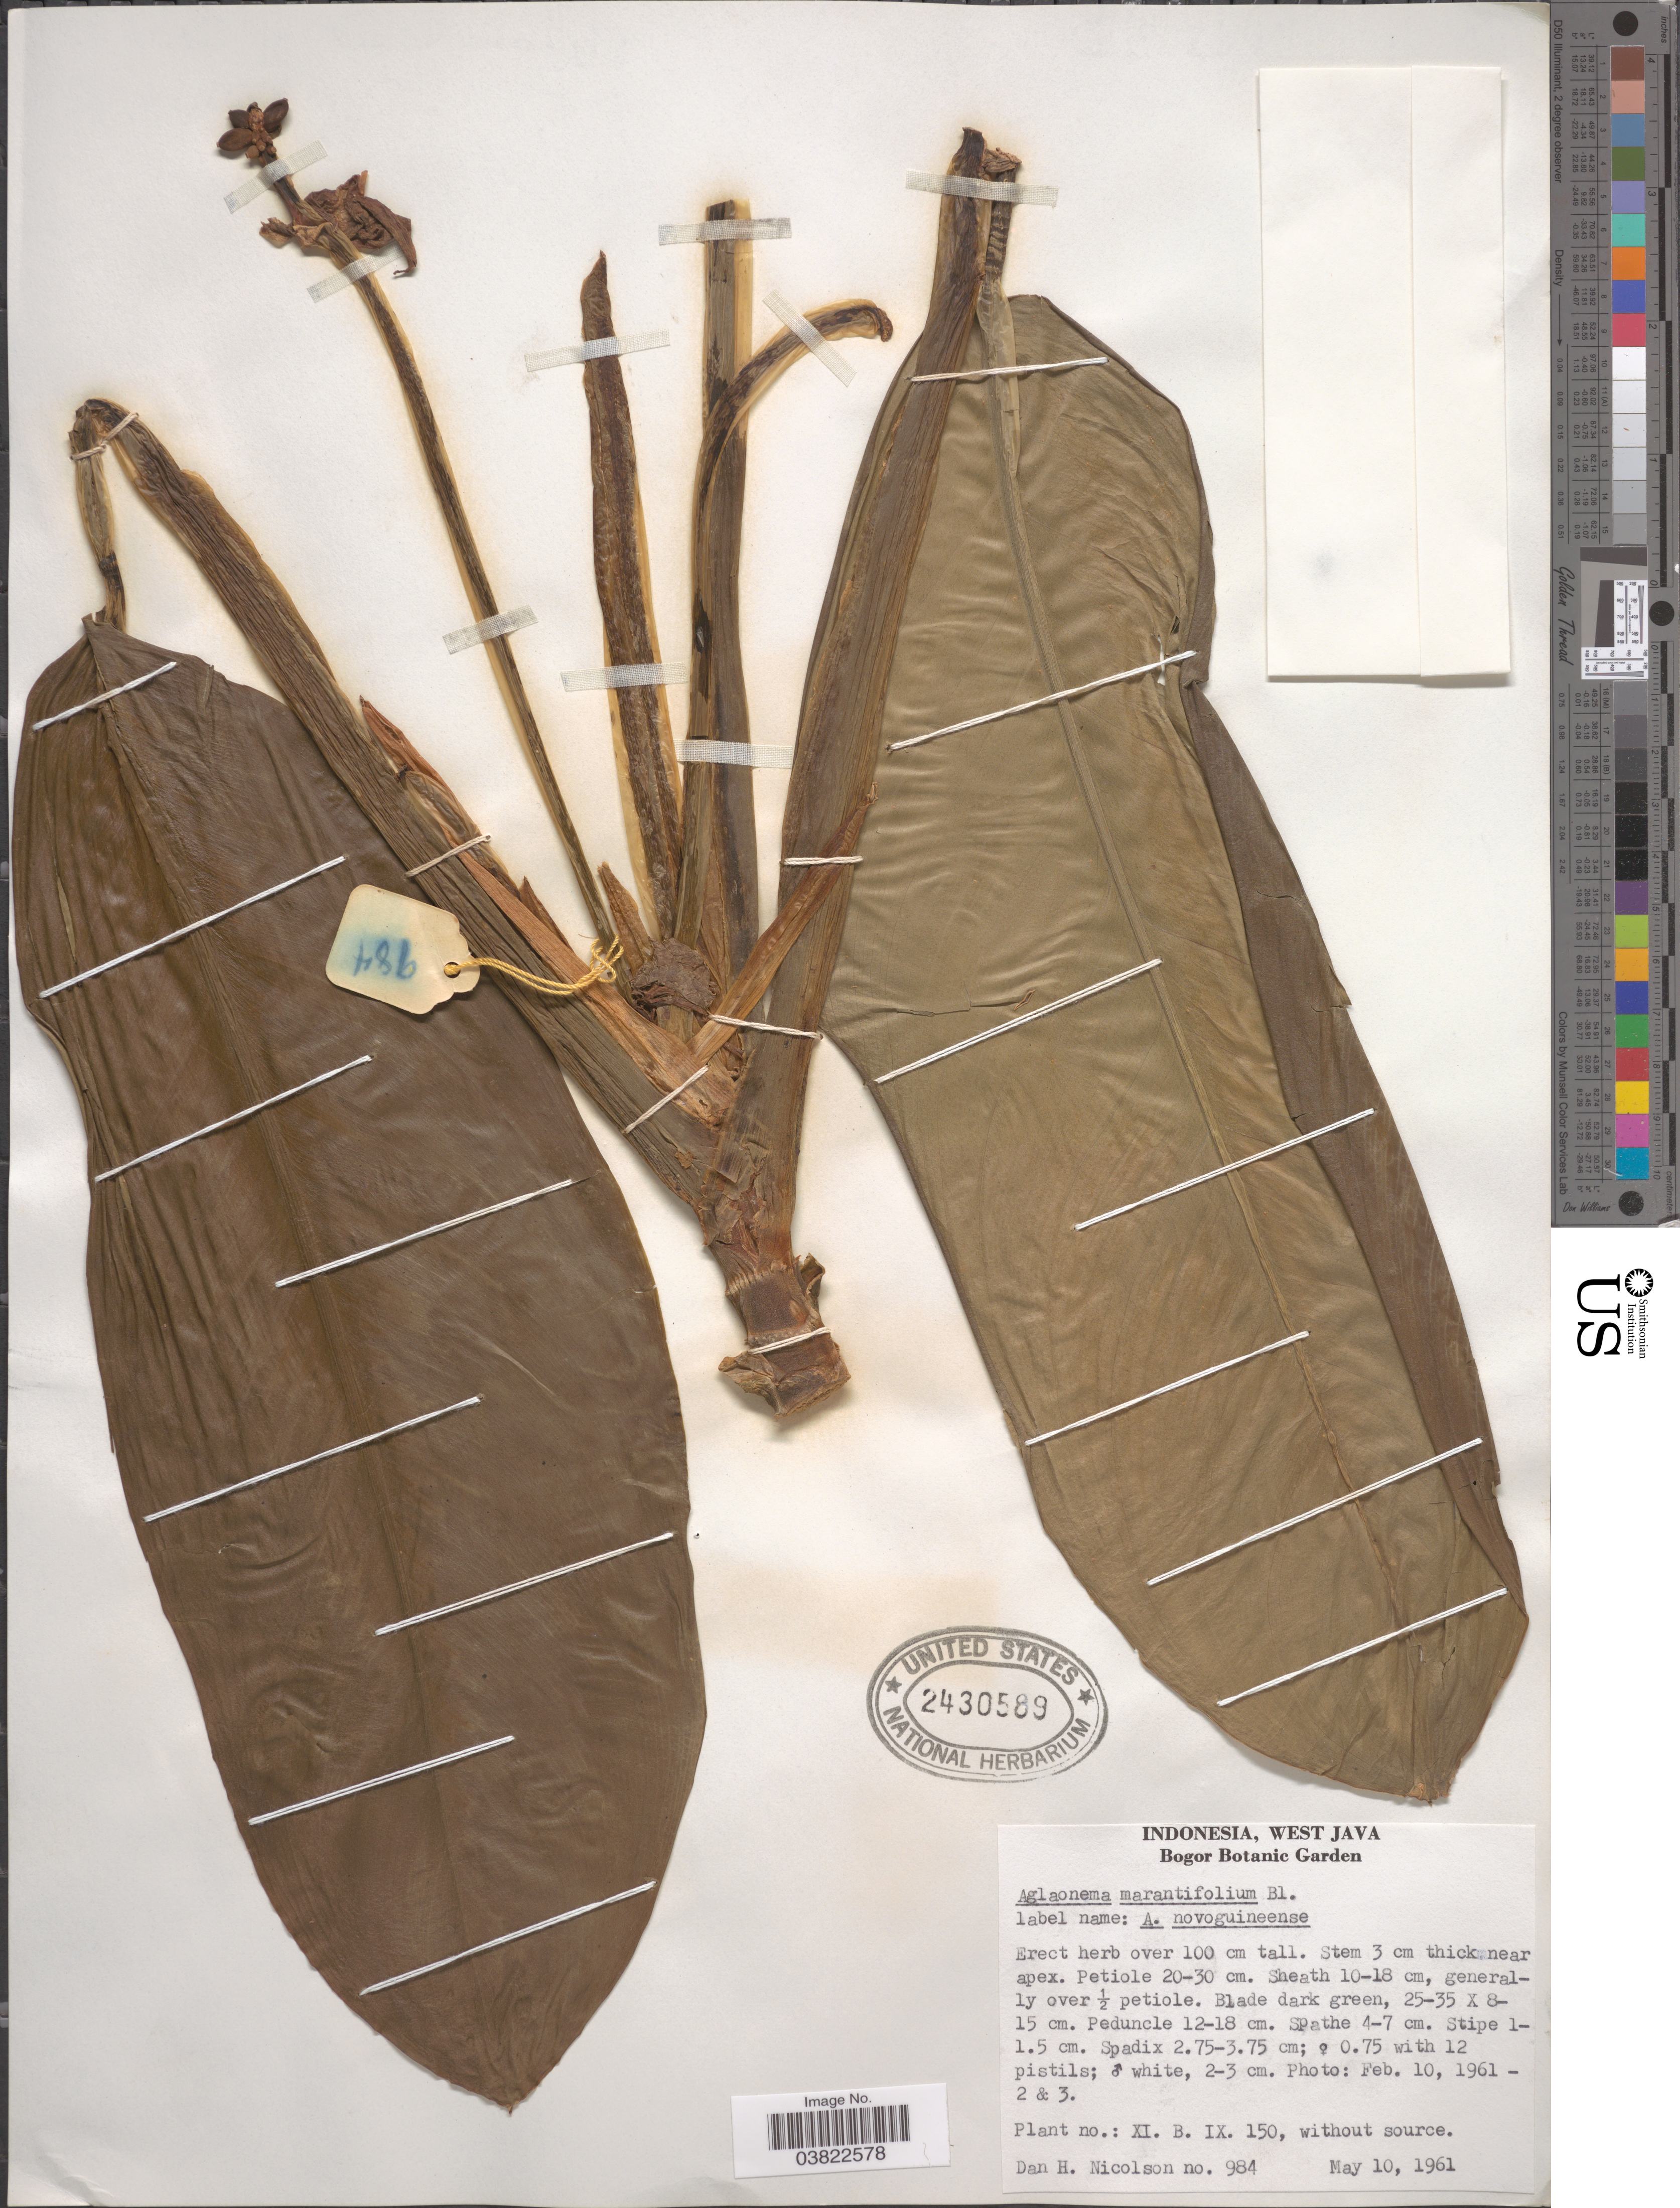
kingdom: Plantae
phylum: Tracheophyta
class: Liliopsida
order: Alismatales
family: Araceae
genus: Aglaonema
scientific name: Aglaonema marantifolium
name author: Blume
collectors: D. H. Nicolson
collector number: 984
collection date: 1961-05-10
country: Indonesia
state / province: Java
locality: West Java. Bogor Botanic Garden.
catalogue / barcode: US 2430589